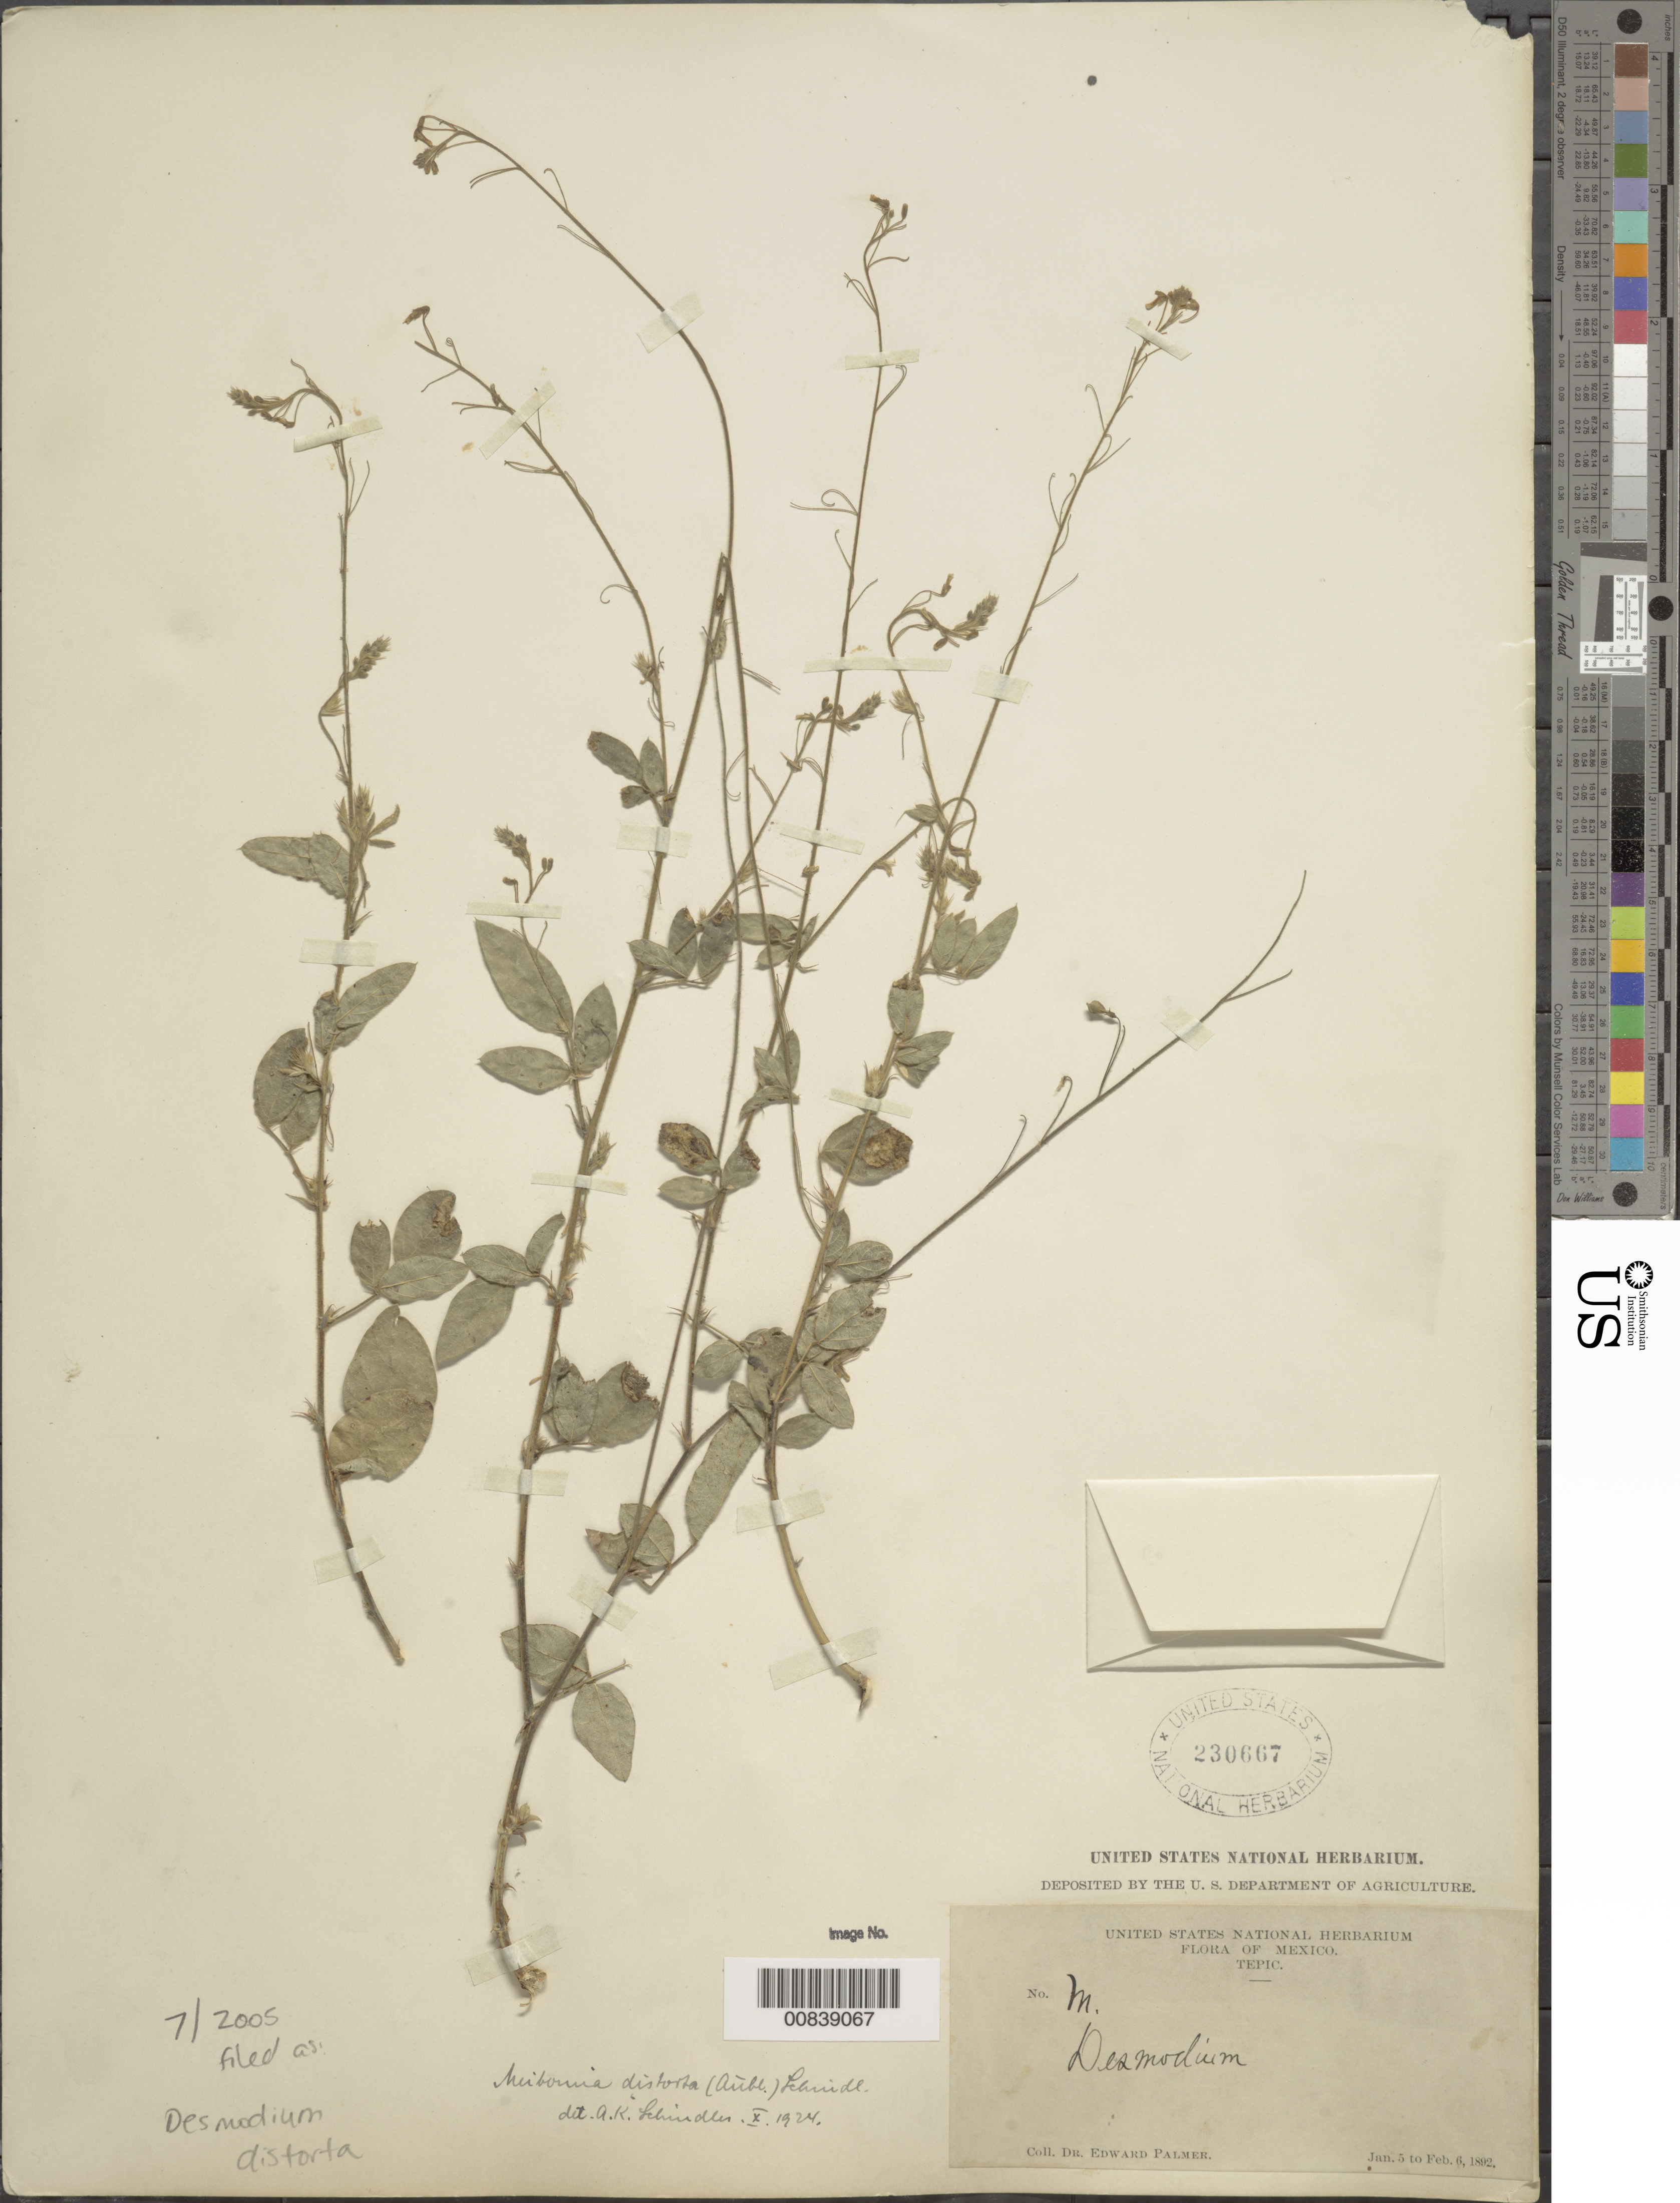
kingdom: Plantae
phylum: Tracheophyta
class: Magnoliopsida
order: Fabales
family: Fabaceae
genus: Desmodium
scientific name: Desmodium distortum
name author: (Aubl.) J.F. Macbr.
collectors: E. Palmer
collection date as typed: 05 Jan 1892 to 06 Feb 1892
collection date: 1892-01-05/1892-02-06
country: Mexico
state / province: Nayarit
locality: M. Tepic, Nayarit.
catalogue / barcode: US 230667